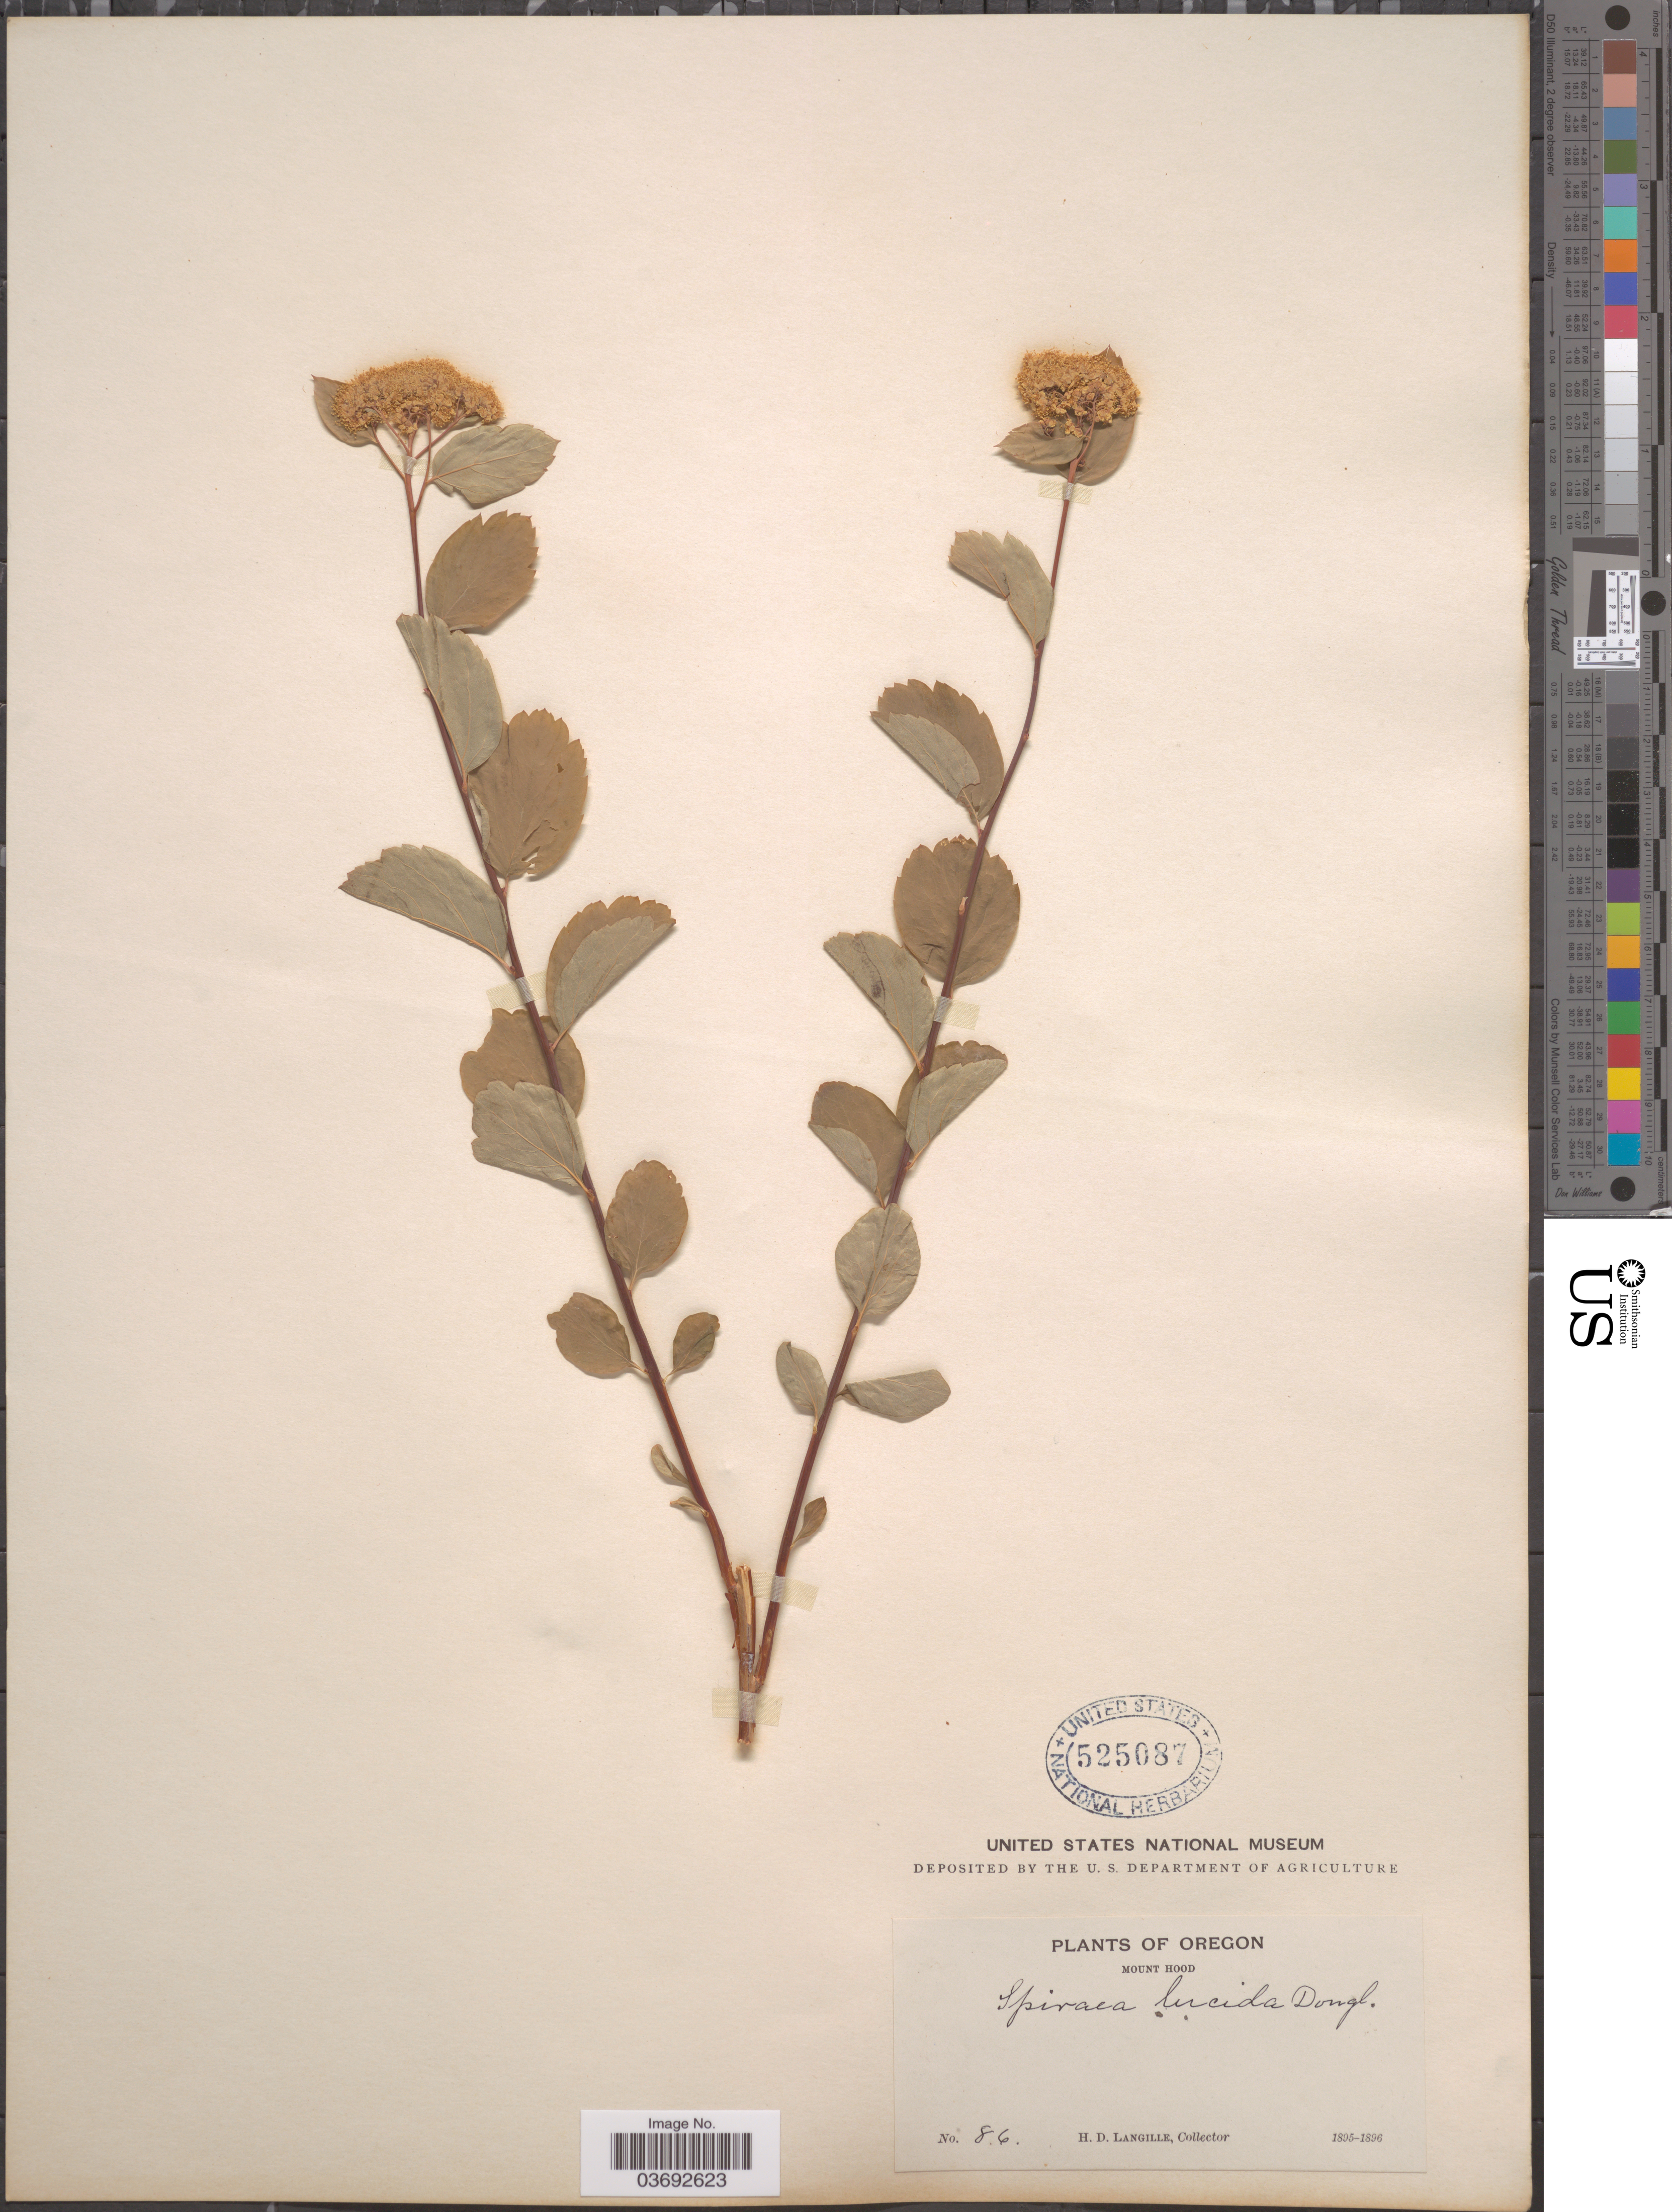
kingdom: Plantae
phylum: Tracheophyta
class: Magnoliopsida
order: Rosales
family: Rosaceae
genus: Spiraea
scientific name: Spiraea lucida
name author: Douglas ex Greene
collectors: H. Langille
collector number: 86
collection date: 1895/1896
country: United States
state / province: Oregon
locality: Mount Hood.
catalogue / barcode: US 525087